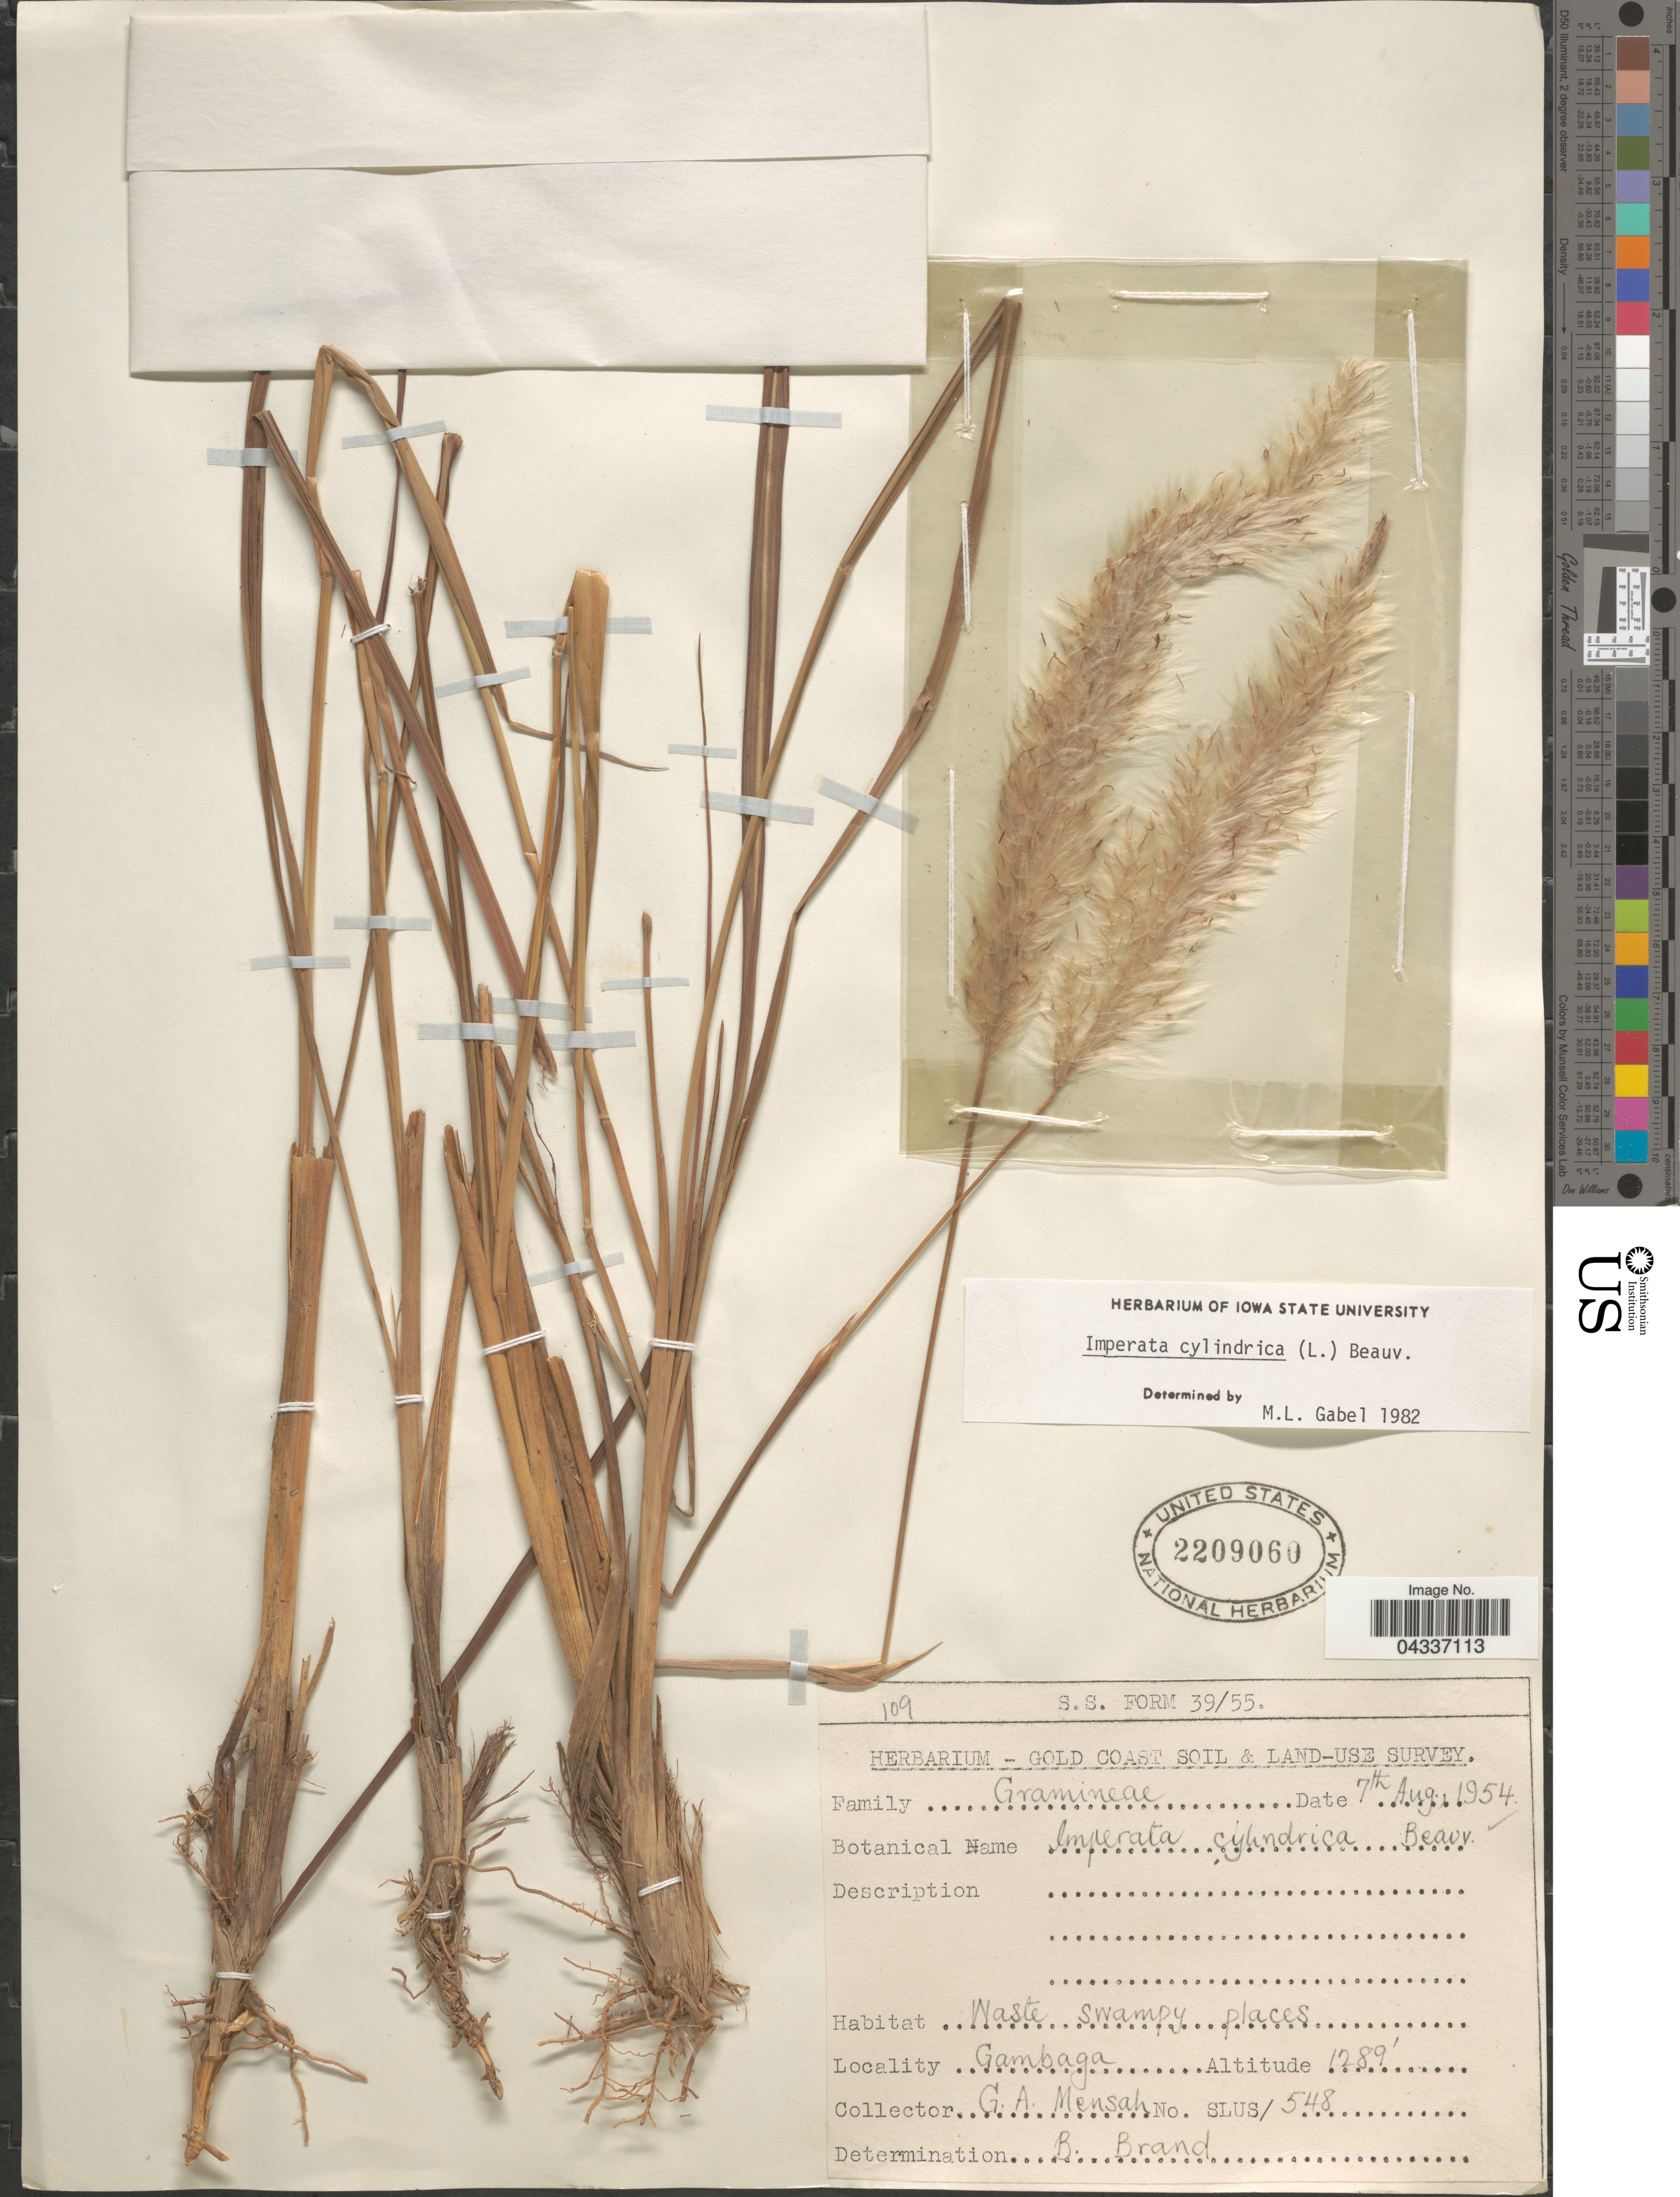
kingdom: Plantae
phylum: Tracheophyta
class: Liliopsida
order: Poales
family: Poaceae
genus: Imperata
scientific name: Imperata cylindrica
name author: (L.) P. Beauv.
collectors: G. Mensah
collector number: SLUS/548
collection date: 1954-08-07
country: Ghana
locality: Gold Coast Soil & Land-use Survey. Gambaga.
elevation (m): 393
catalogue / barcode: US 2209060